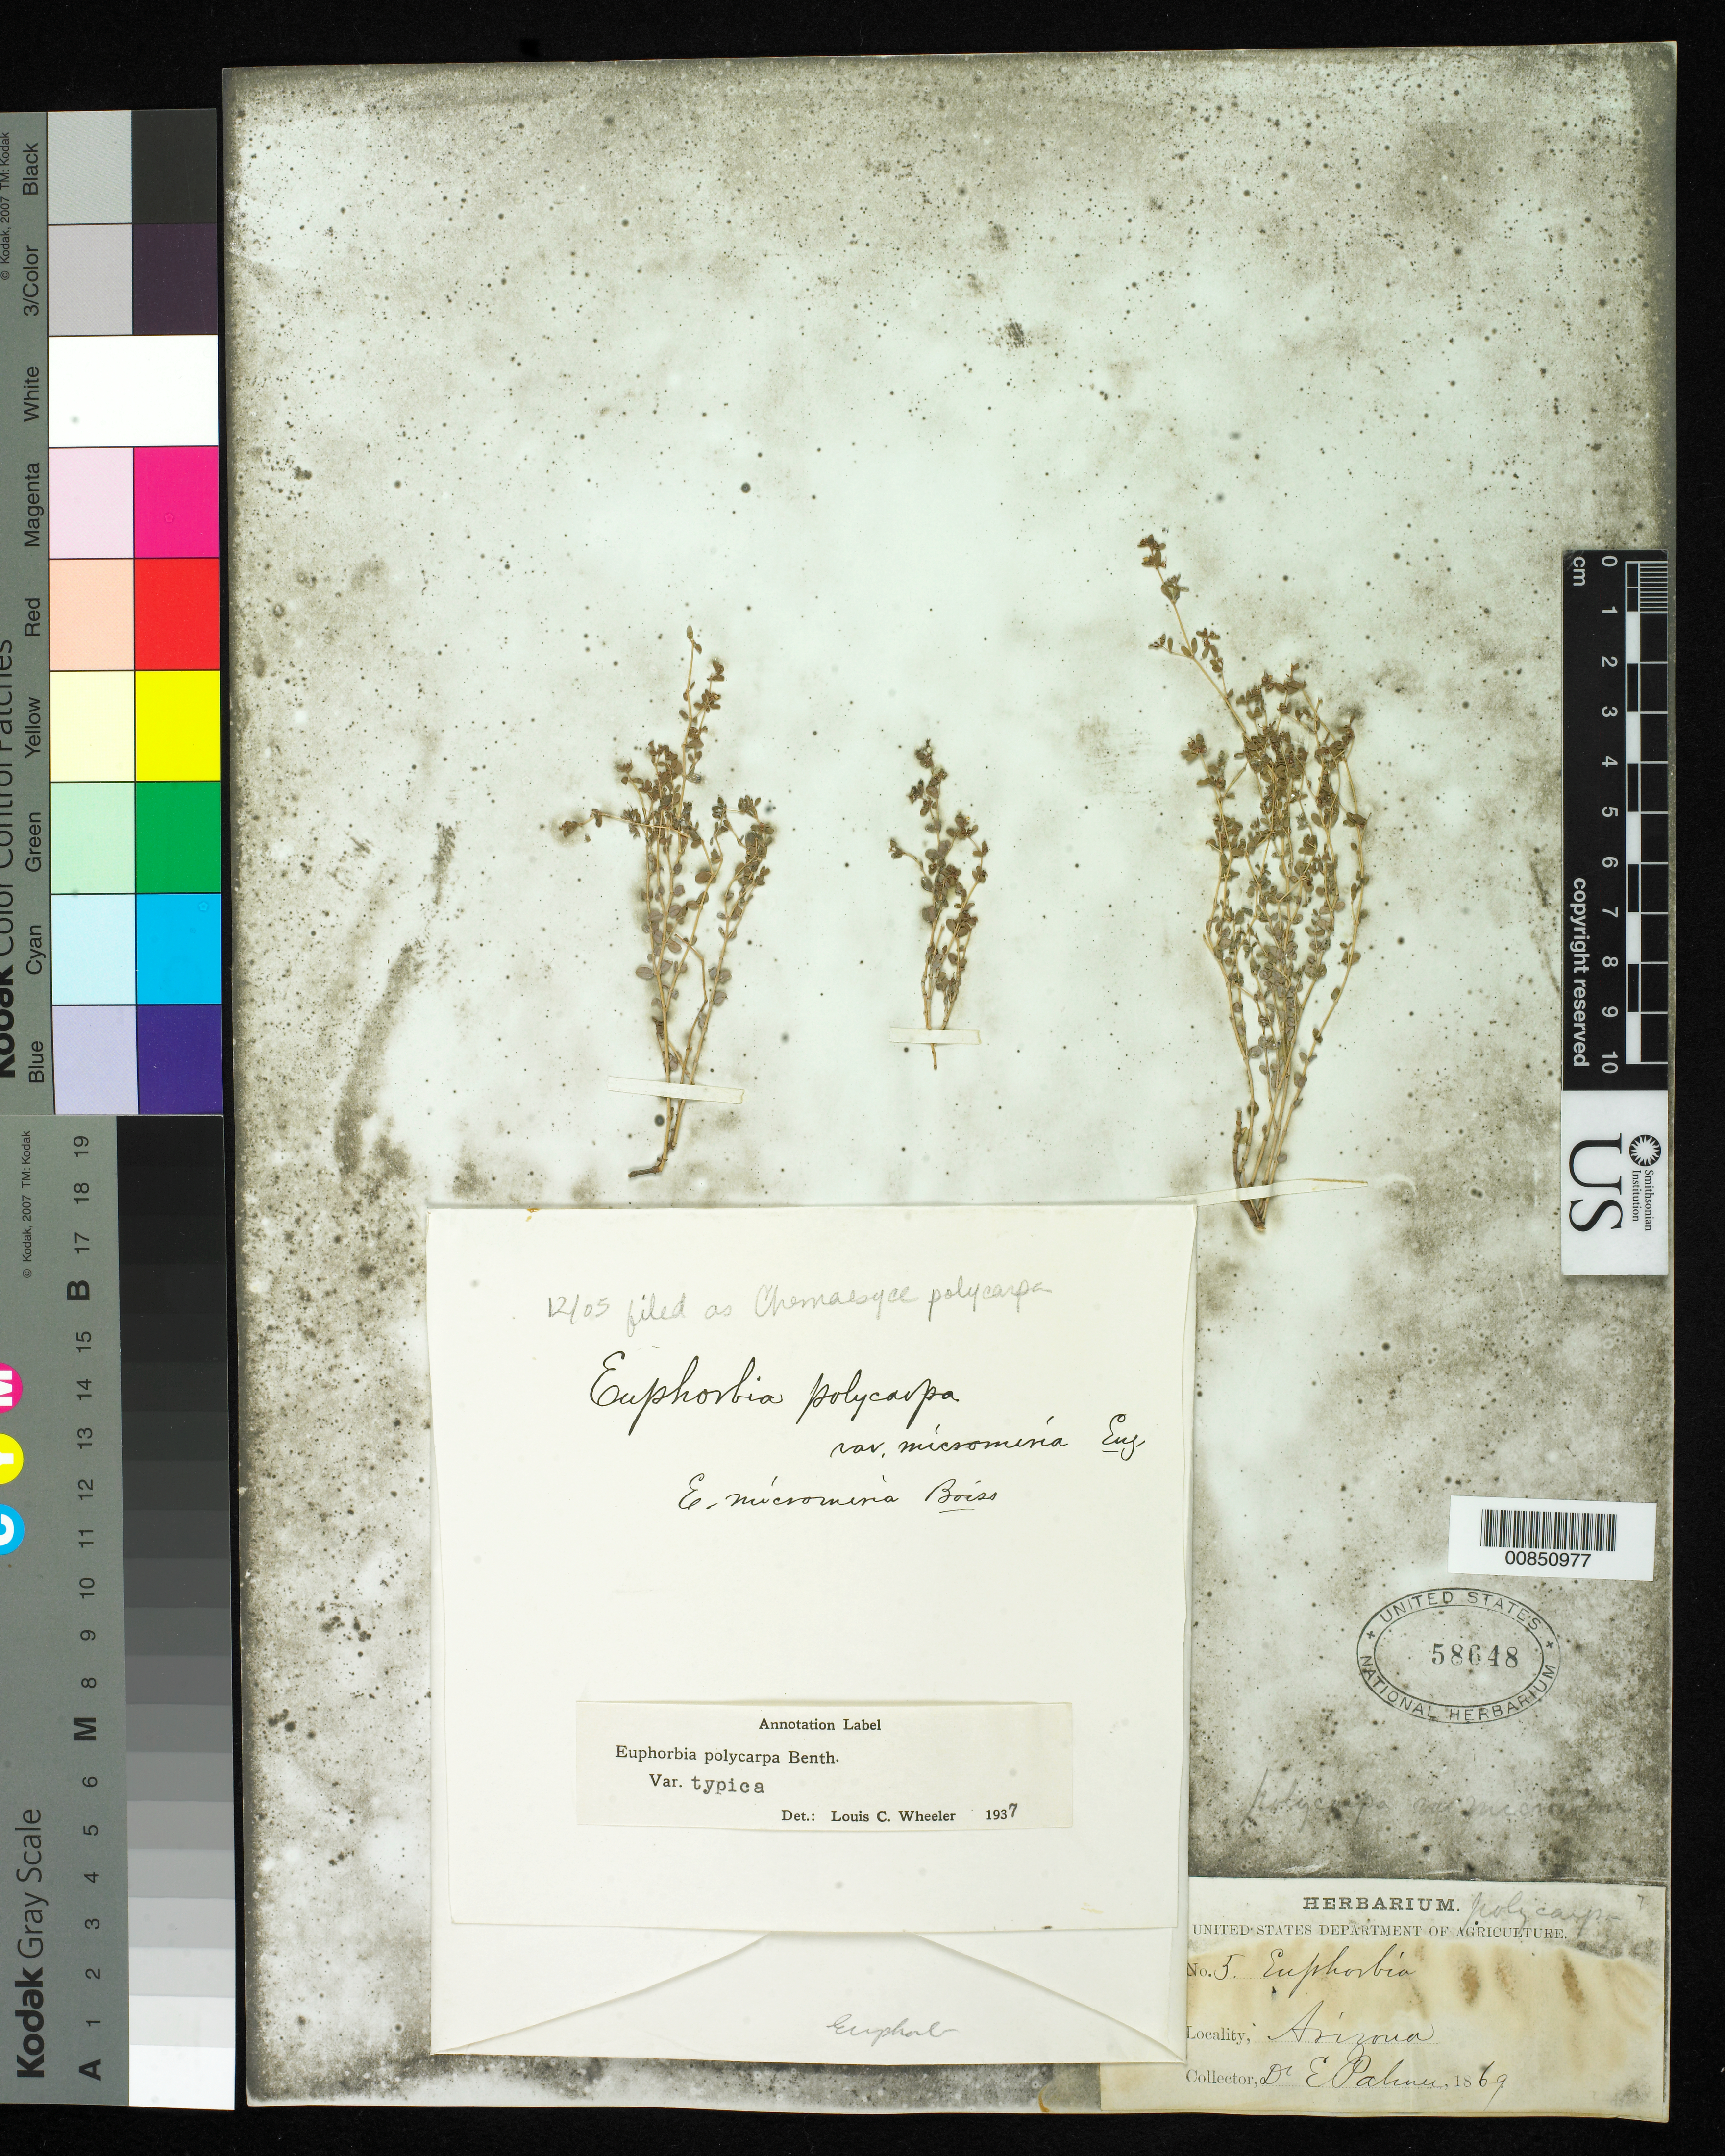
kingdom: Plantae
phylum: Tracheophyta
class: Magnoliopsida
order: Malpighiales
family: Euphorbiaceae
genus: Euphorbia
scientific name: Euphorbia polycarpa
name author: Benth.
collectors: E. Palmer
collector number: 5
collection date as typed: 1869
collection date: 1869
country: United States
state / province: Arizona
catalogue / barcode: US 58648